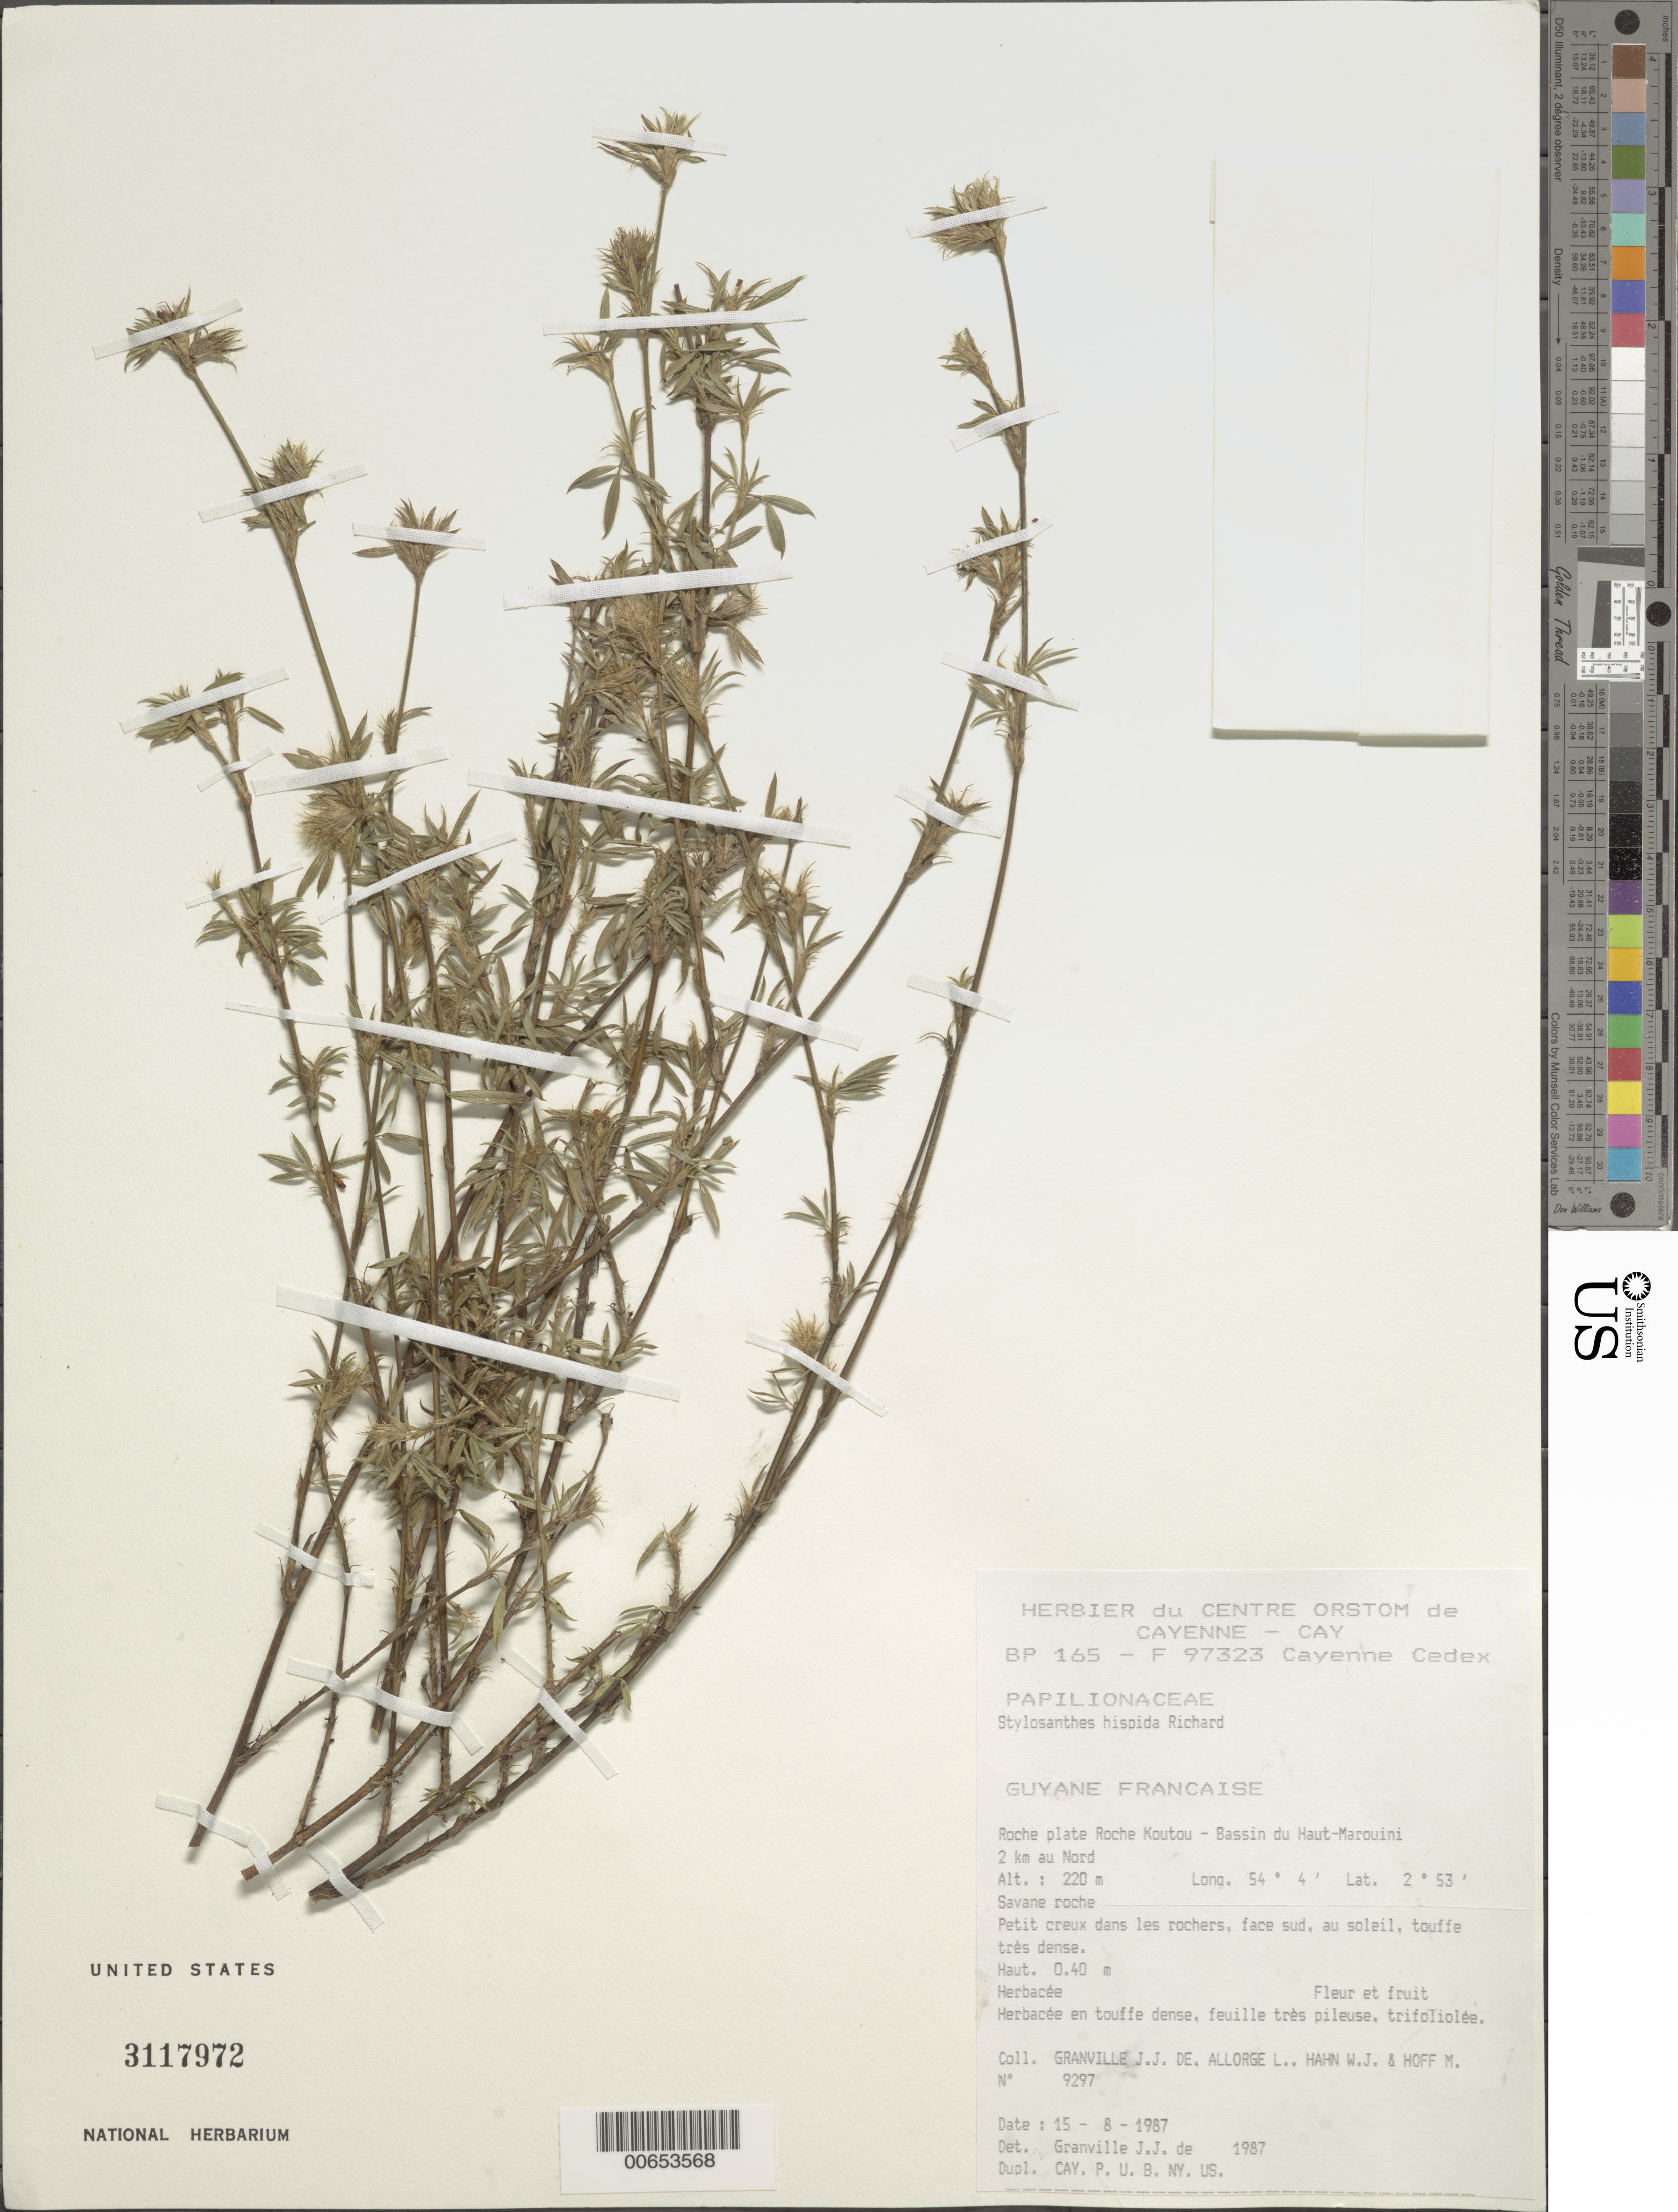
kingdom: Plantae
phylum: Tracheophyta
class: Magnoliopsida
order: Fabales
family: Fabaceae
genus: Stylosanthes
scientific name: Stylosanthes hispida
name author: Rich.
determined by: Granville, J. J. de, (CAY), Institut de Recherche pour le Developpement (IRD) (FRENCH GUIANA)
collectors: J.-J. de Granville, L. Allorge, W. J. Hahn & M. Hoff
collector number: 9297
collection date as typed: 15-Aug-87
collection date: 1987-08-15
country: French Guiana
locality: Roche Koutou, Bassin du Haut-Marouini, 2 km au Nord de la Roche Koutou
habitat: Savane roche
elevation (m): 220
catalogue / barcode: US 3117972